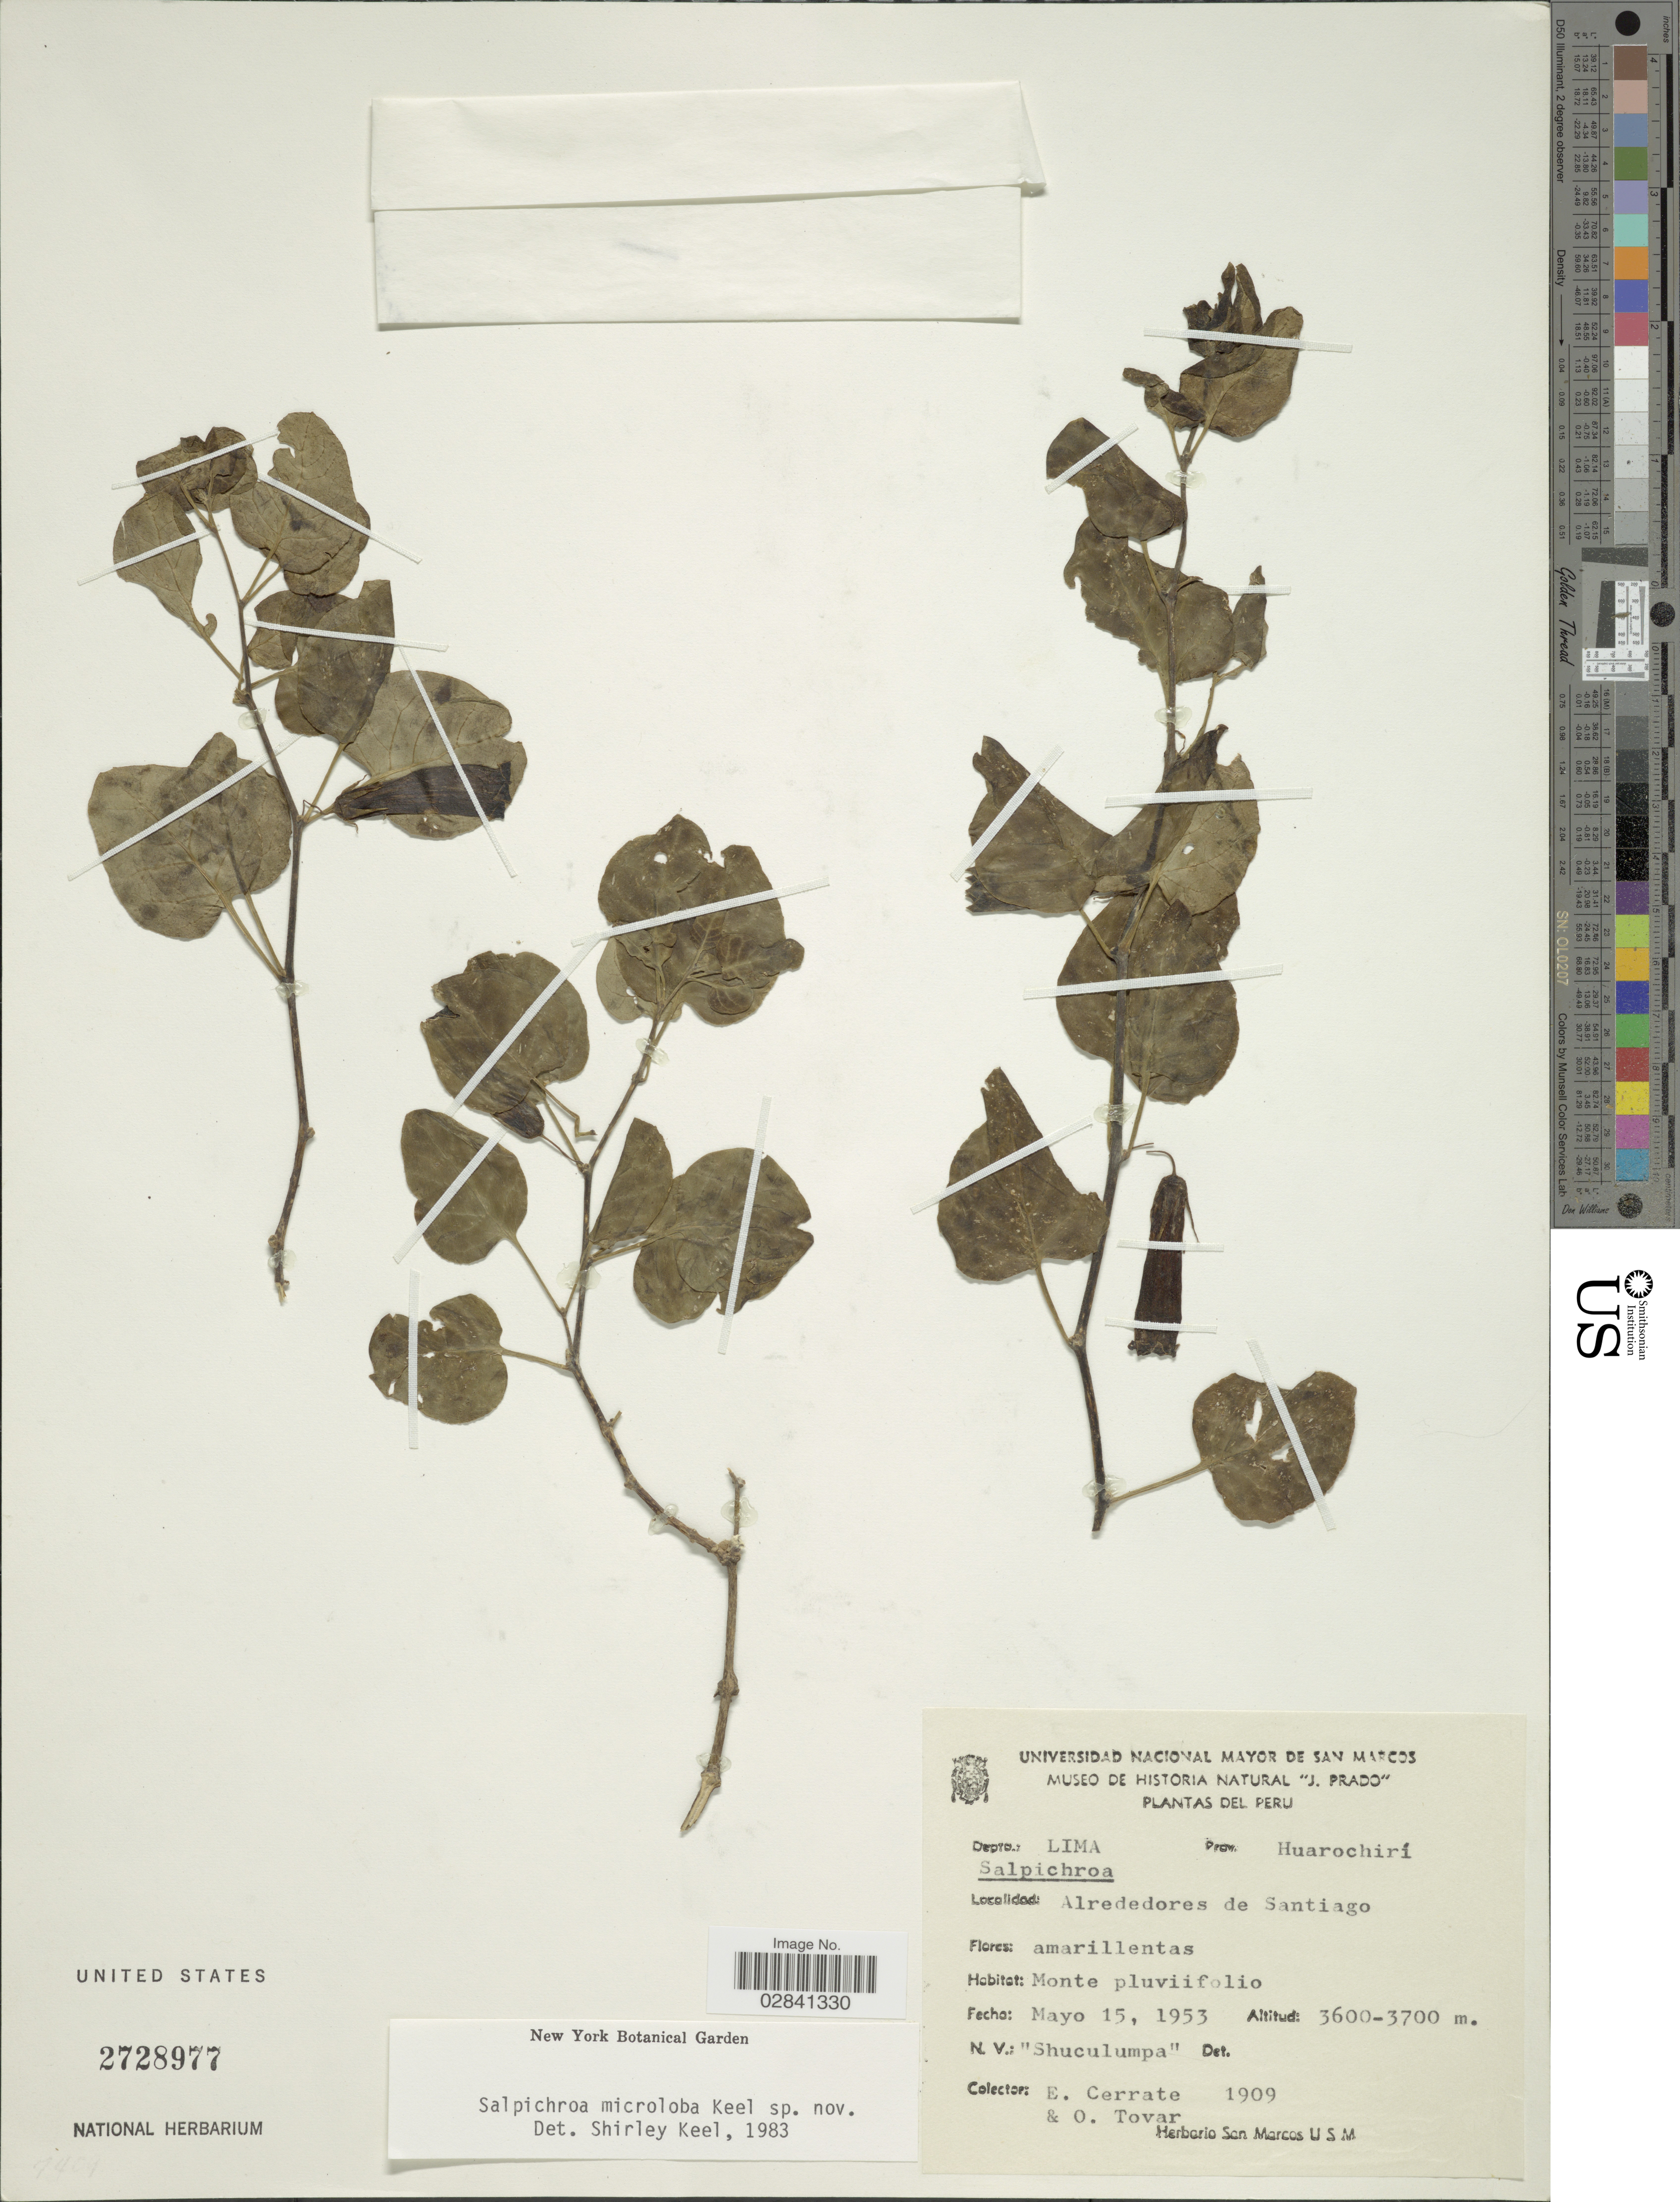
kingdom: Plantae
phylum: Tracheophyta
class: Magnoliopsida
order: Solanales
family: Solanaceae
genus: Salpichroa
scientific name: Salpichroa microloba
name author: Keel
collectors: E. Cerrate & Ó. Tovar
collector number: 1909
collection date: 1953-05-15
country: Peru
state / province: Lima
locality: Depto. Lima. Prov. Huarochirí. Alrededores de Santiago. Monte pluviifolio.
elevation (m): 3600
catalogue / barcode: US 2728977